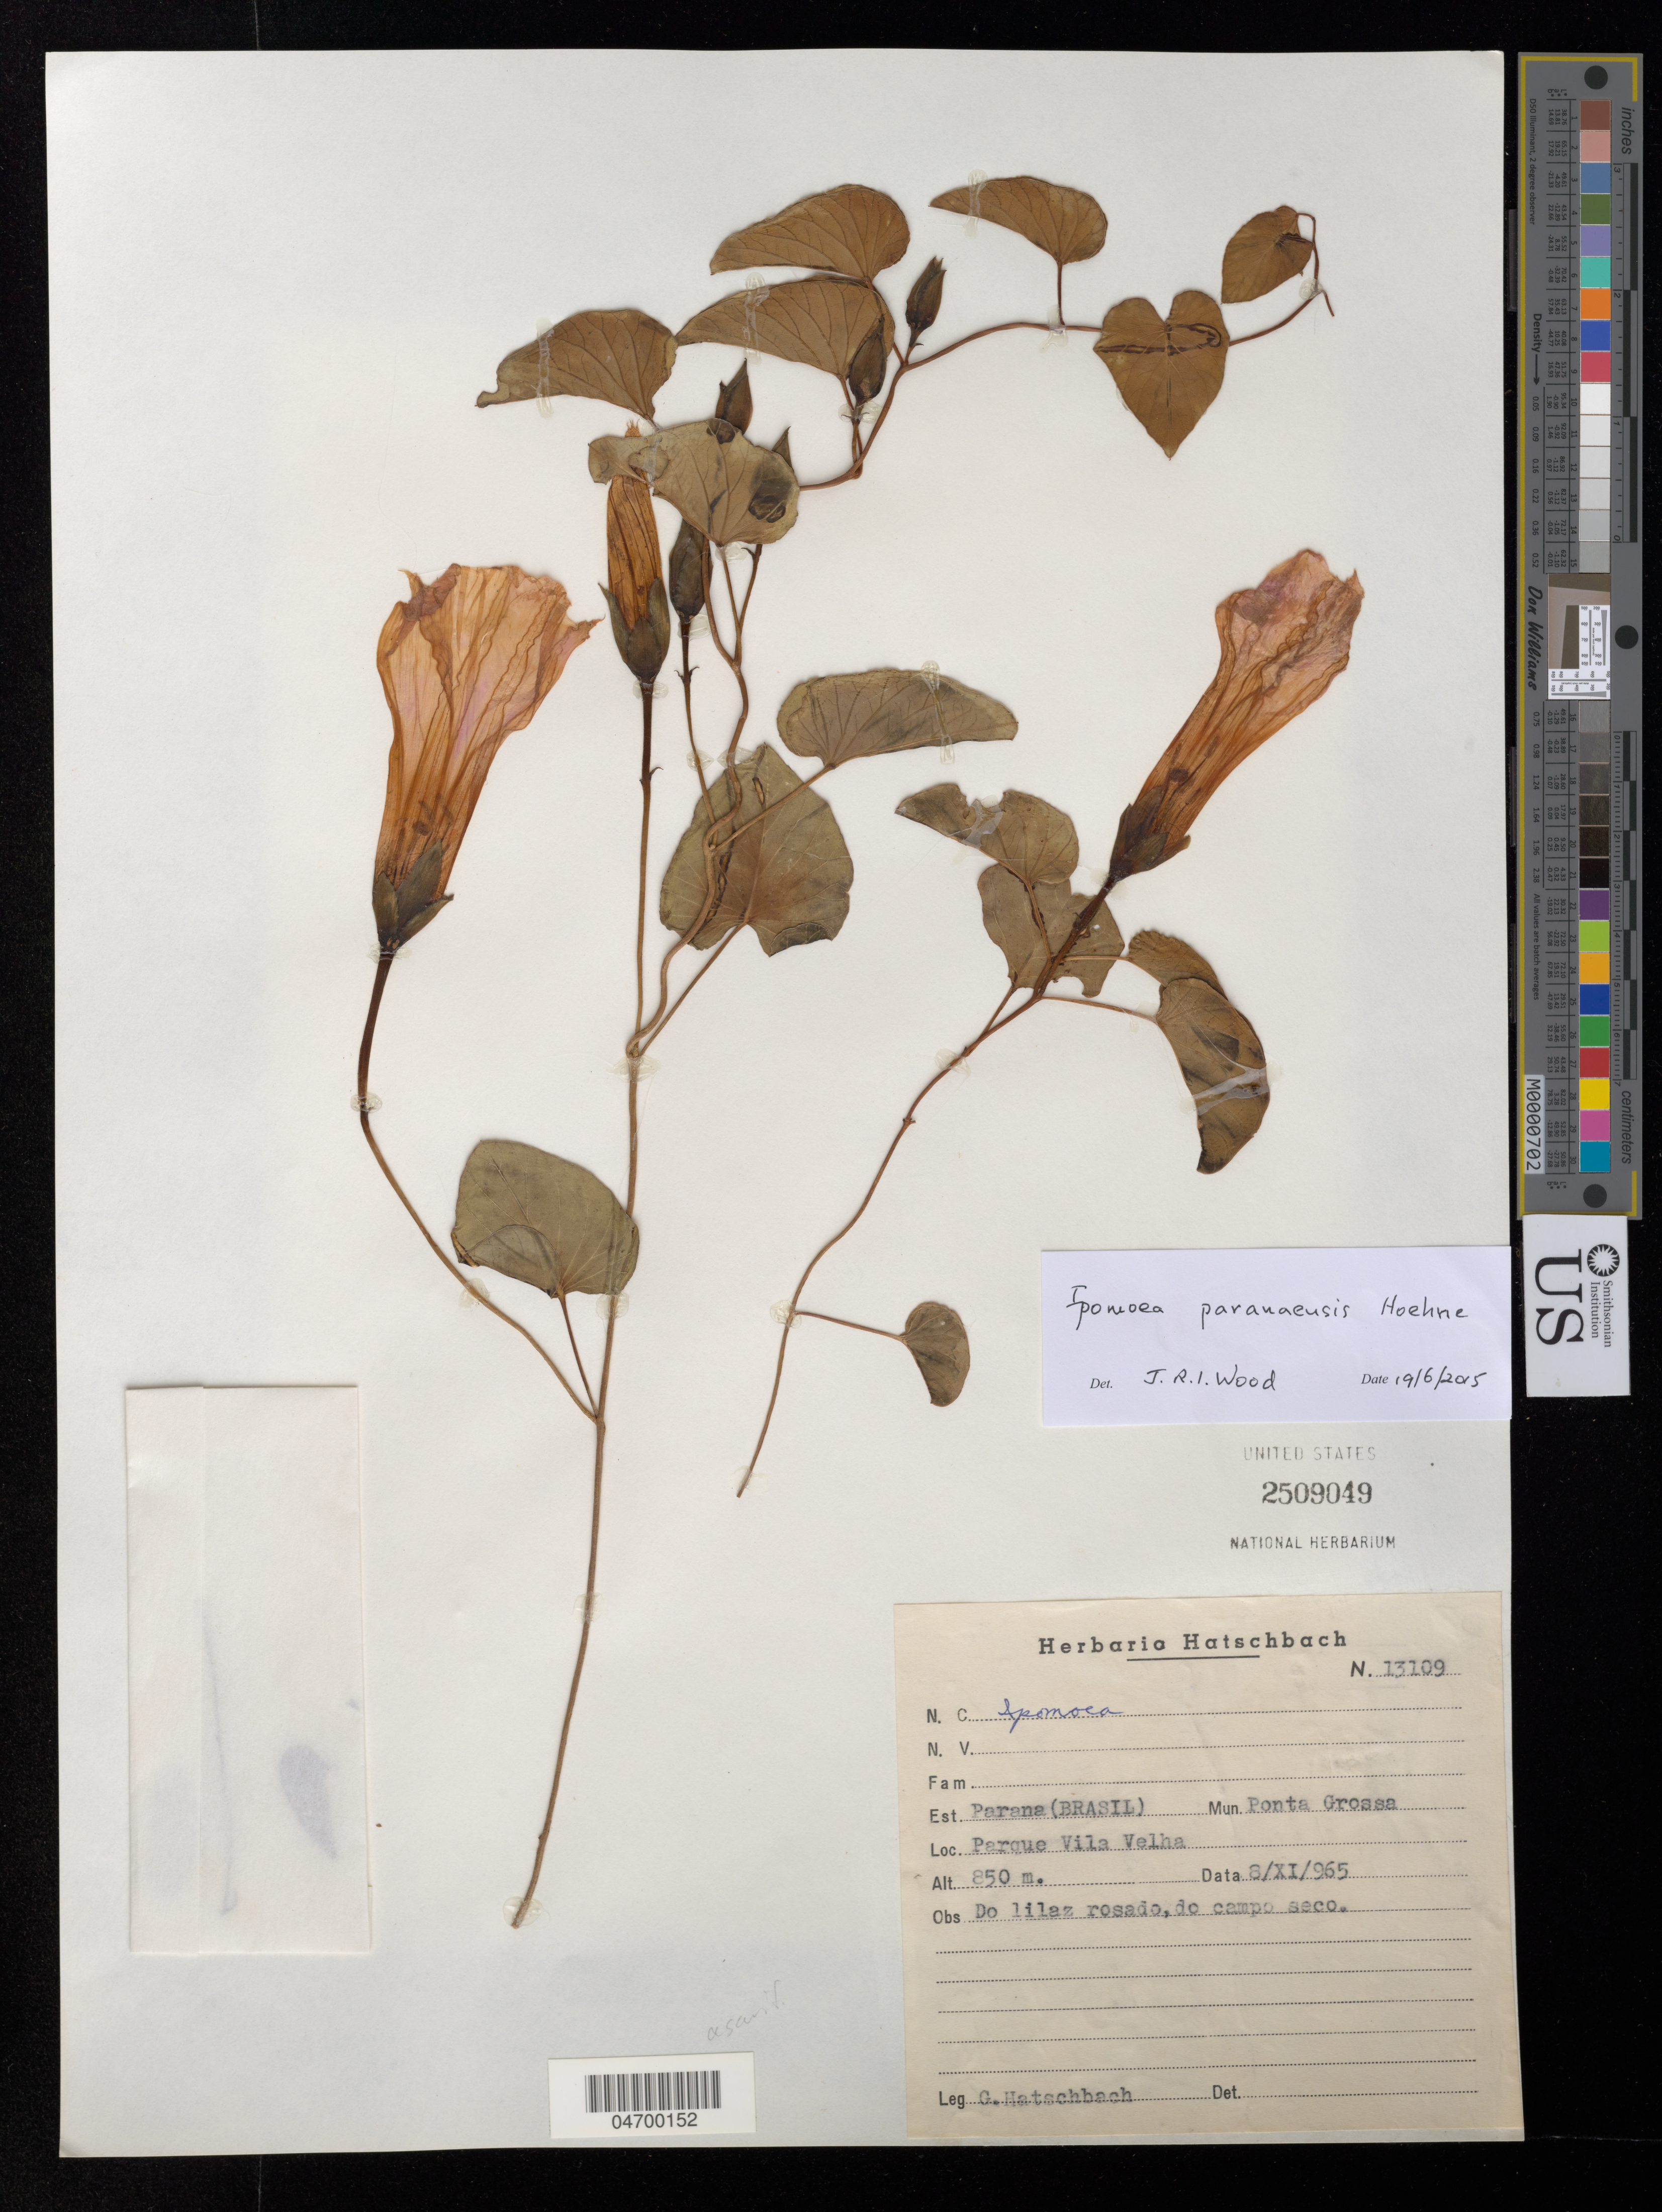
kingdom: Plantae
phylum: Tracheophyta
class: Magnoliopsida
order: Solanales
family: Convolvulaceae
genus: Ipomoea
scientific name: Ipomoea paranaensis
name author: Hoehne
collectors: G. Hatschbach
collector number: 13109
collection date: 1965-11-08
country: Brazil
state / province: Paraná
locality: Mun. Ponta Grossa. Parque Vila Velha.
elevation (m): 850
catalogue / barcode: US 2509049